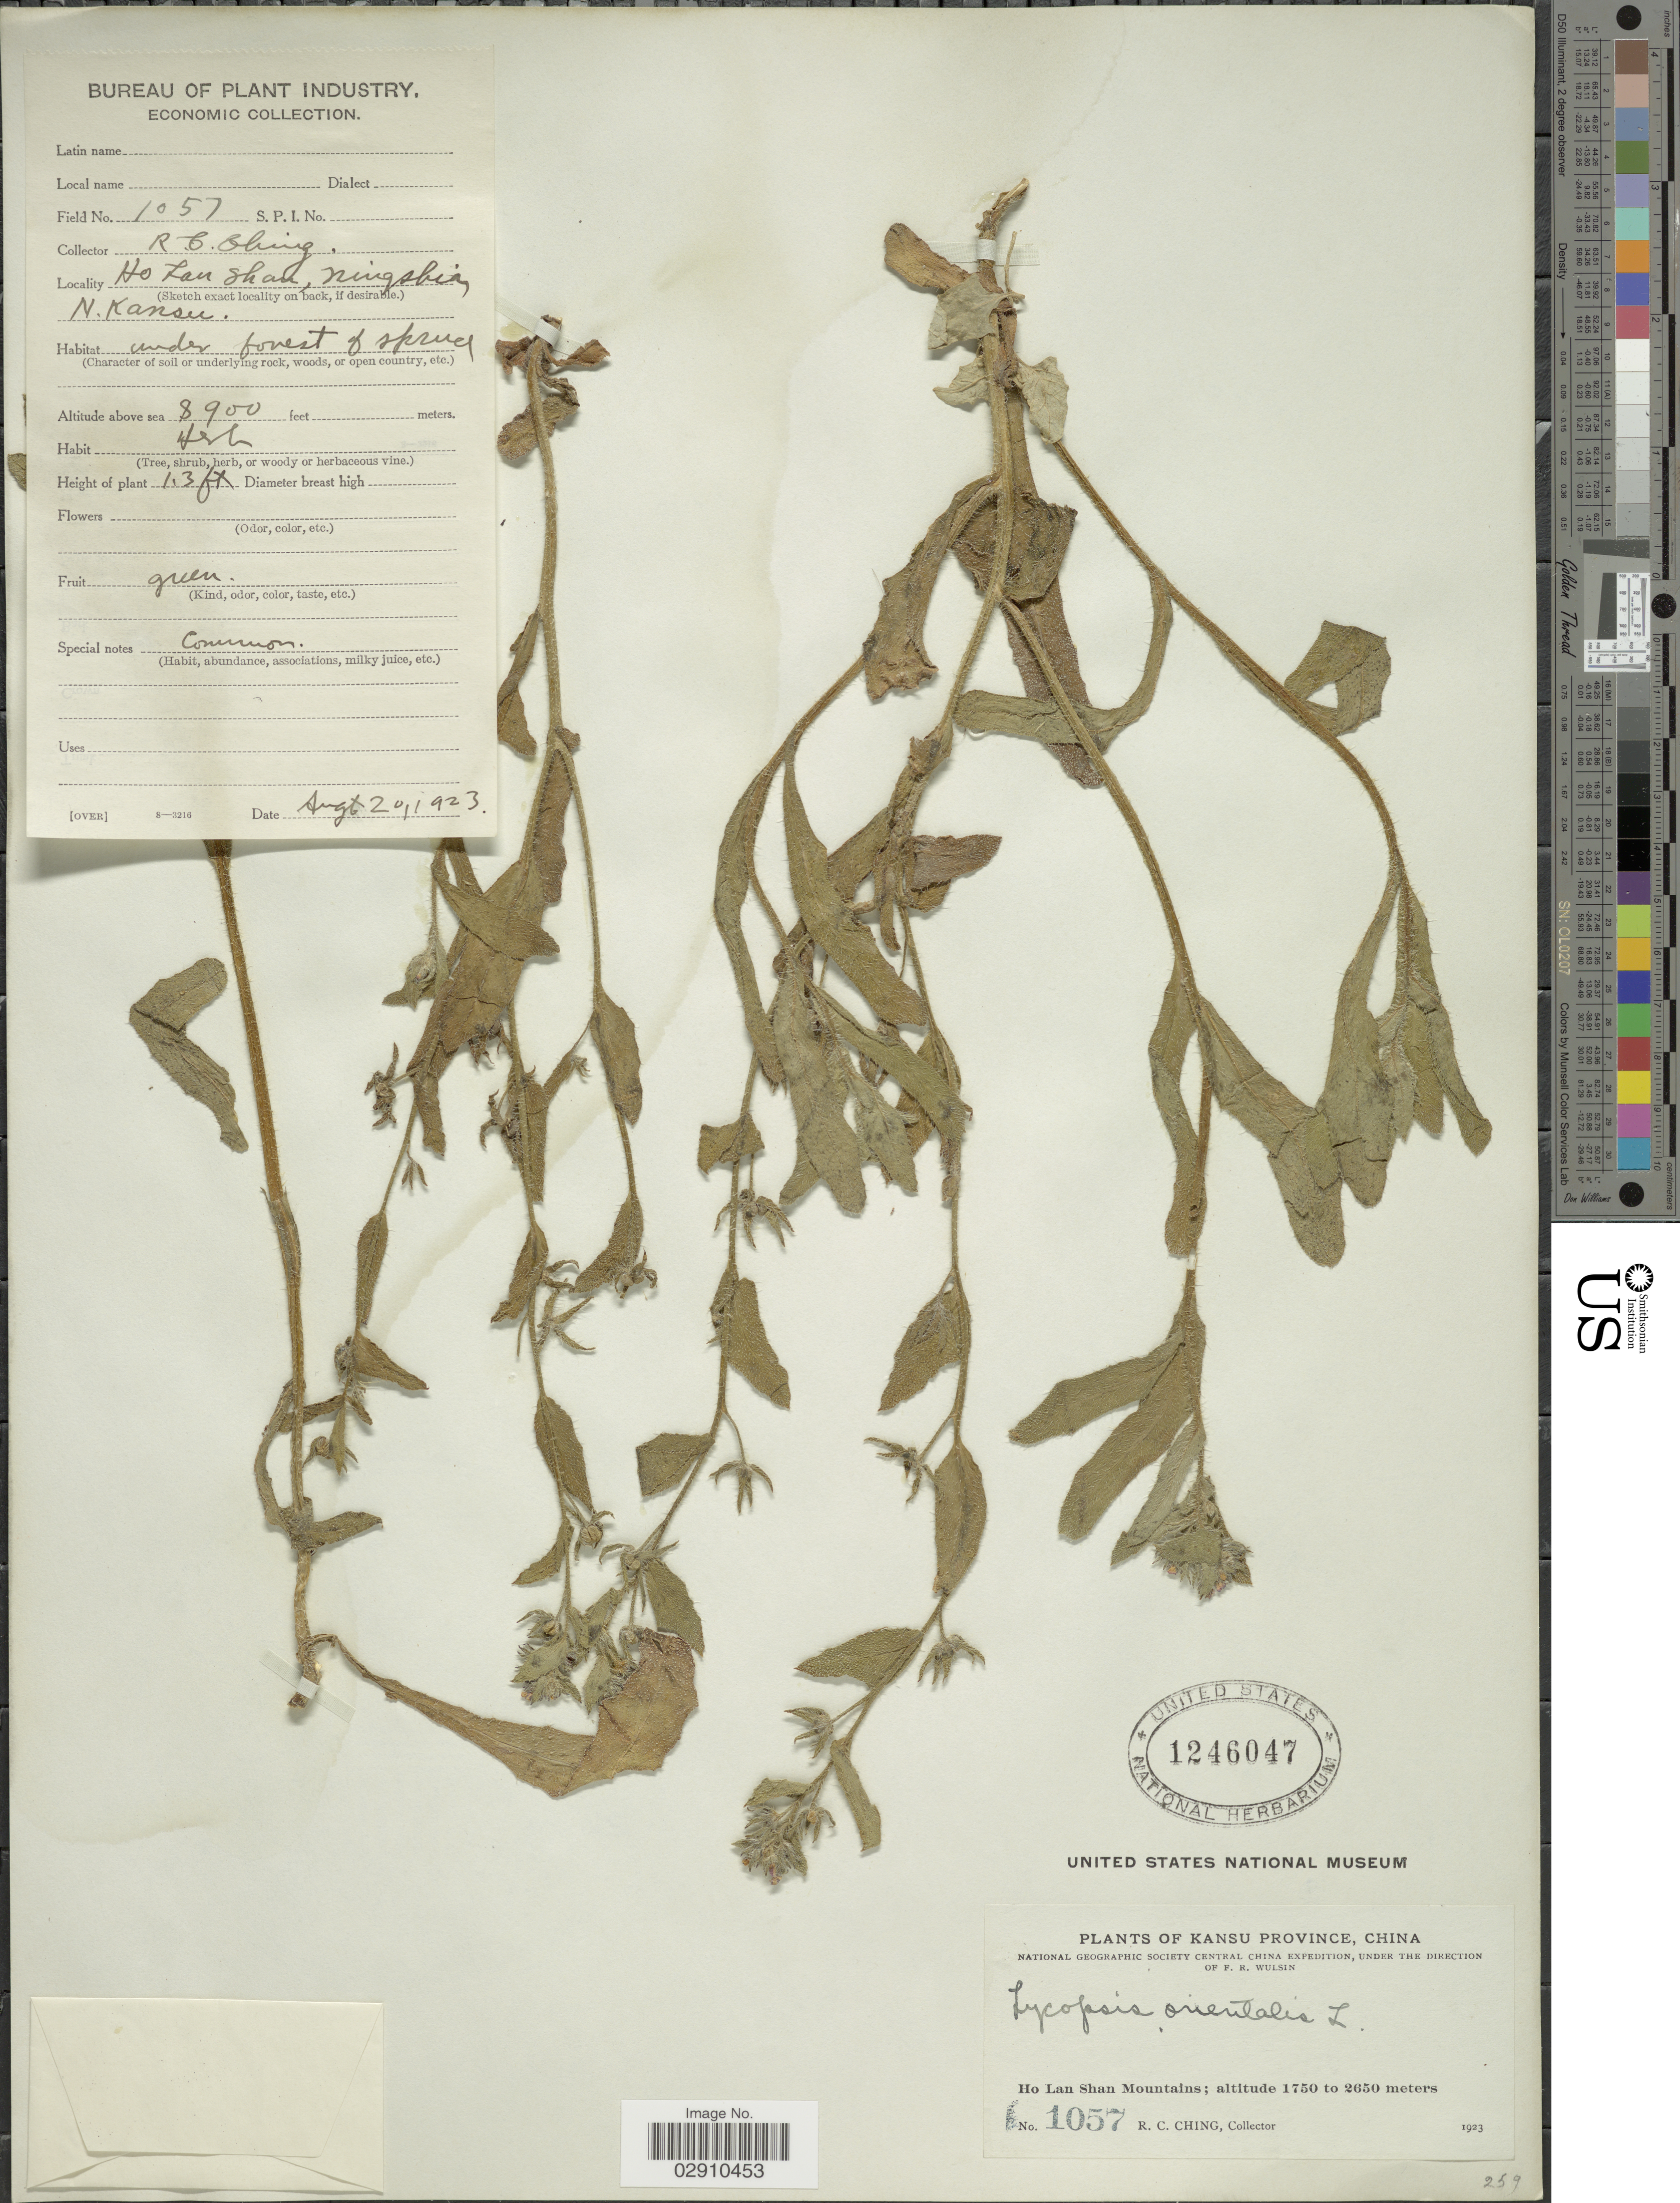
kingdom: Plantae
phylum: Tracheophyta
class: Magnoliopsida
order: Boraginales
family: Boraginaceae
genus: Lycopsis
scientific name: Lycopsis orientalis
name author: L.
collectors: R. C. Ching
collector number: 1057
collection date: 1923-08-20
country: China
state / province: Gansu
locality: Kansu Province. Ho Lan Shan Mountains. Ningshian, N. Kansu.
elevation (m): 2713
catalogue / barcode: US 1246047